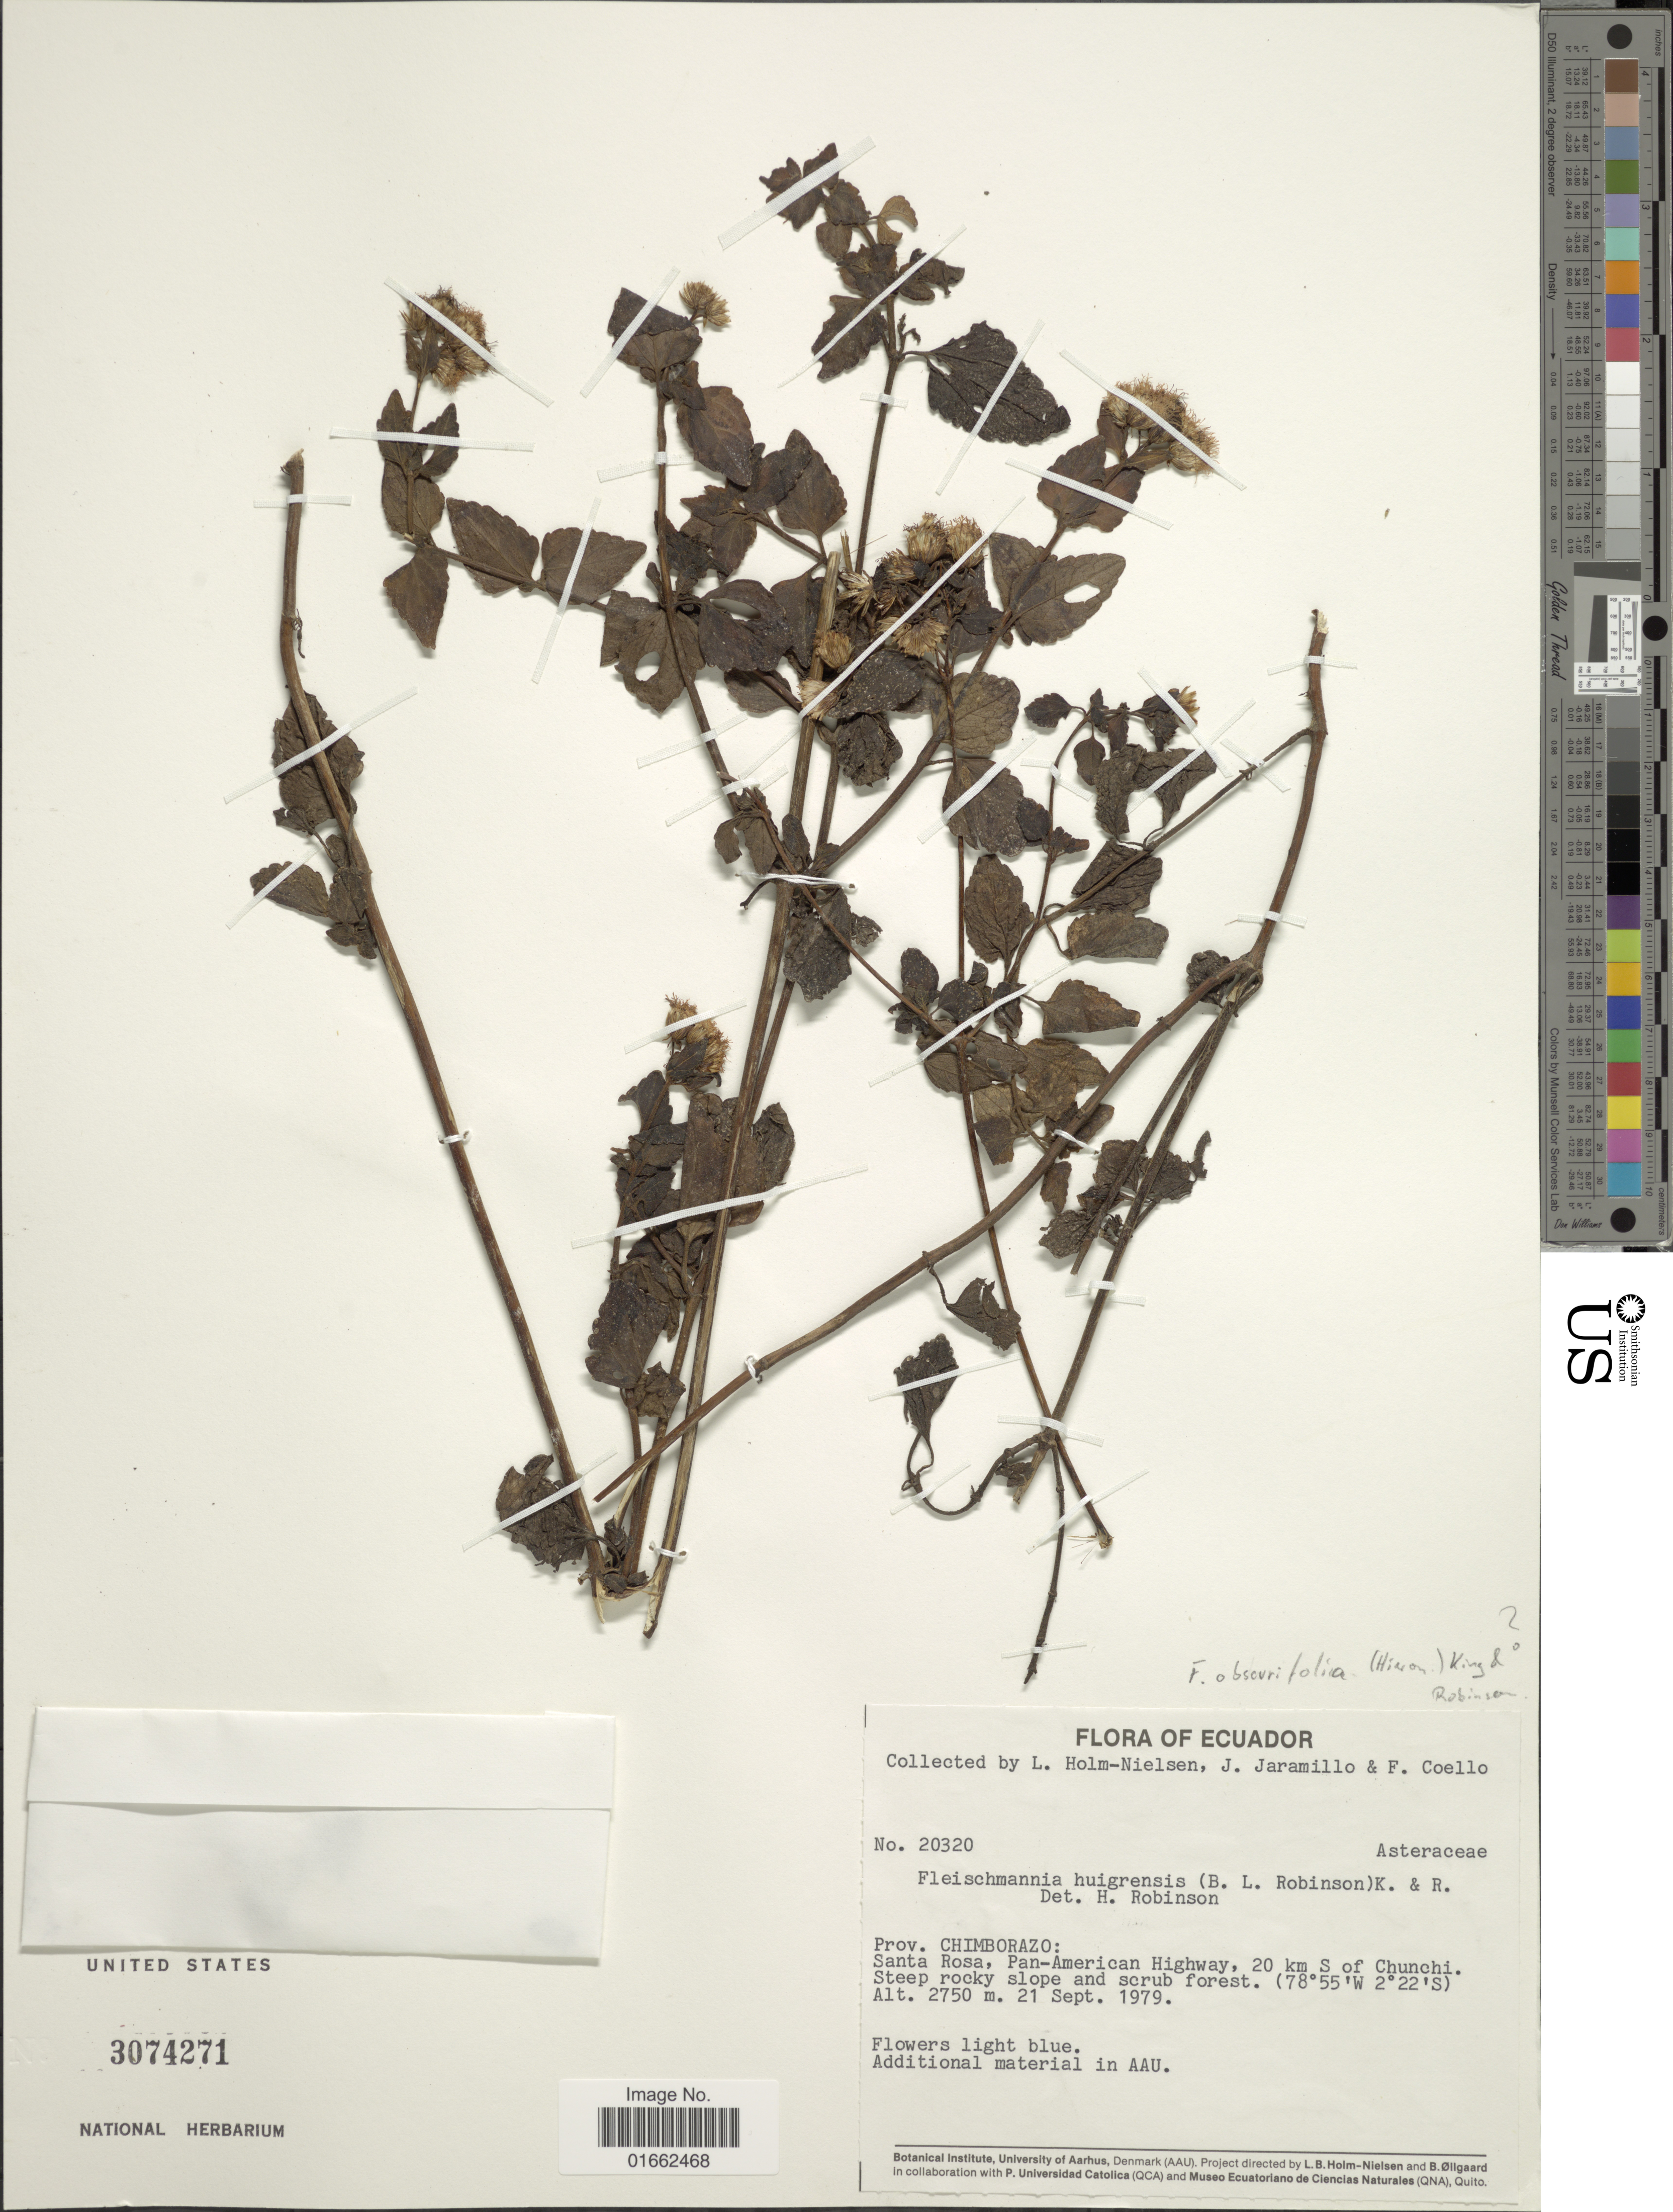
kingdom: Plantae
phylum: Tracheophyta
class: Magnoliopsida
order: Asterales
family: Asteraceae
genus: Fleischmannia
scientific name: Fleischmannia pratensis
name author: (Klatt) R.M. King & H. Rob.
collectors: L. B. Holm-Nielsen, J. Jaramillo & F. Coello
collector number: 20320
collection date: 1979-09-21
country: Ecuador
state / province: Chimborazo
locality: Prov. Chimborazo: Santa Rosa, Pan-American Highway, 20 km S of Chunchi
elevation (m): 2750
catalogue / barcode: US 3074271